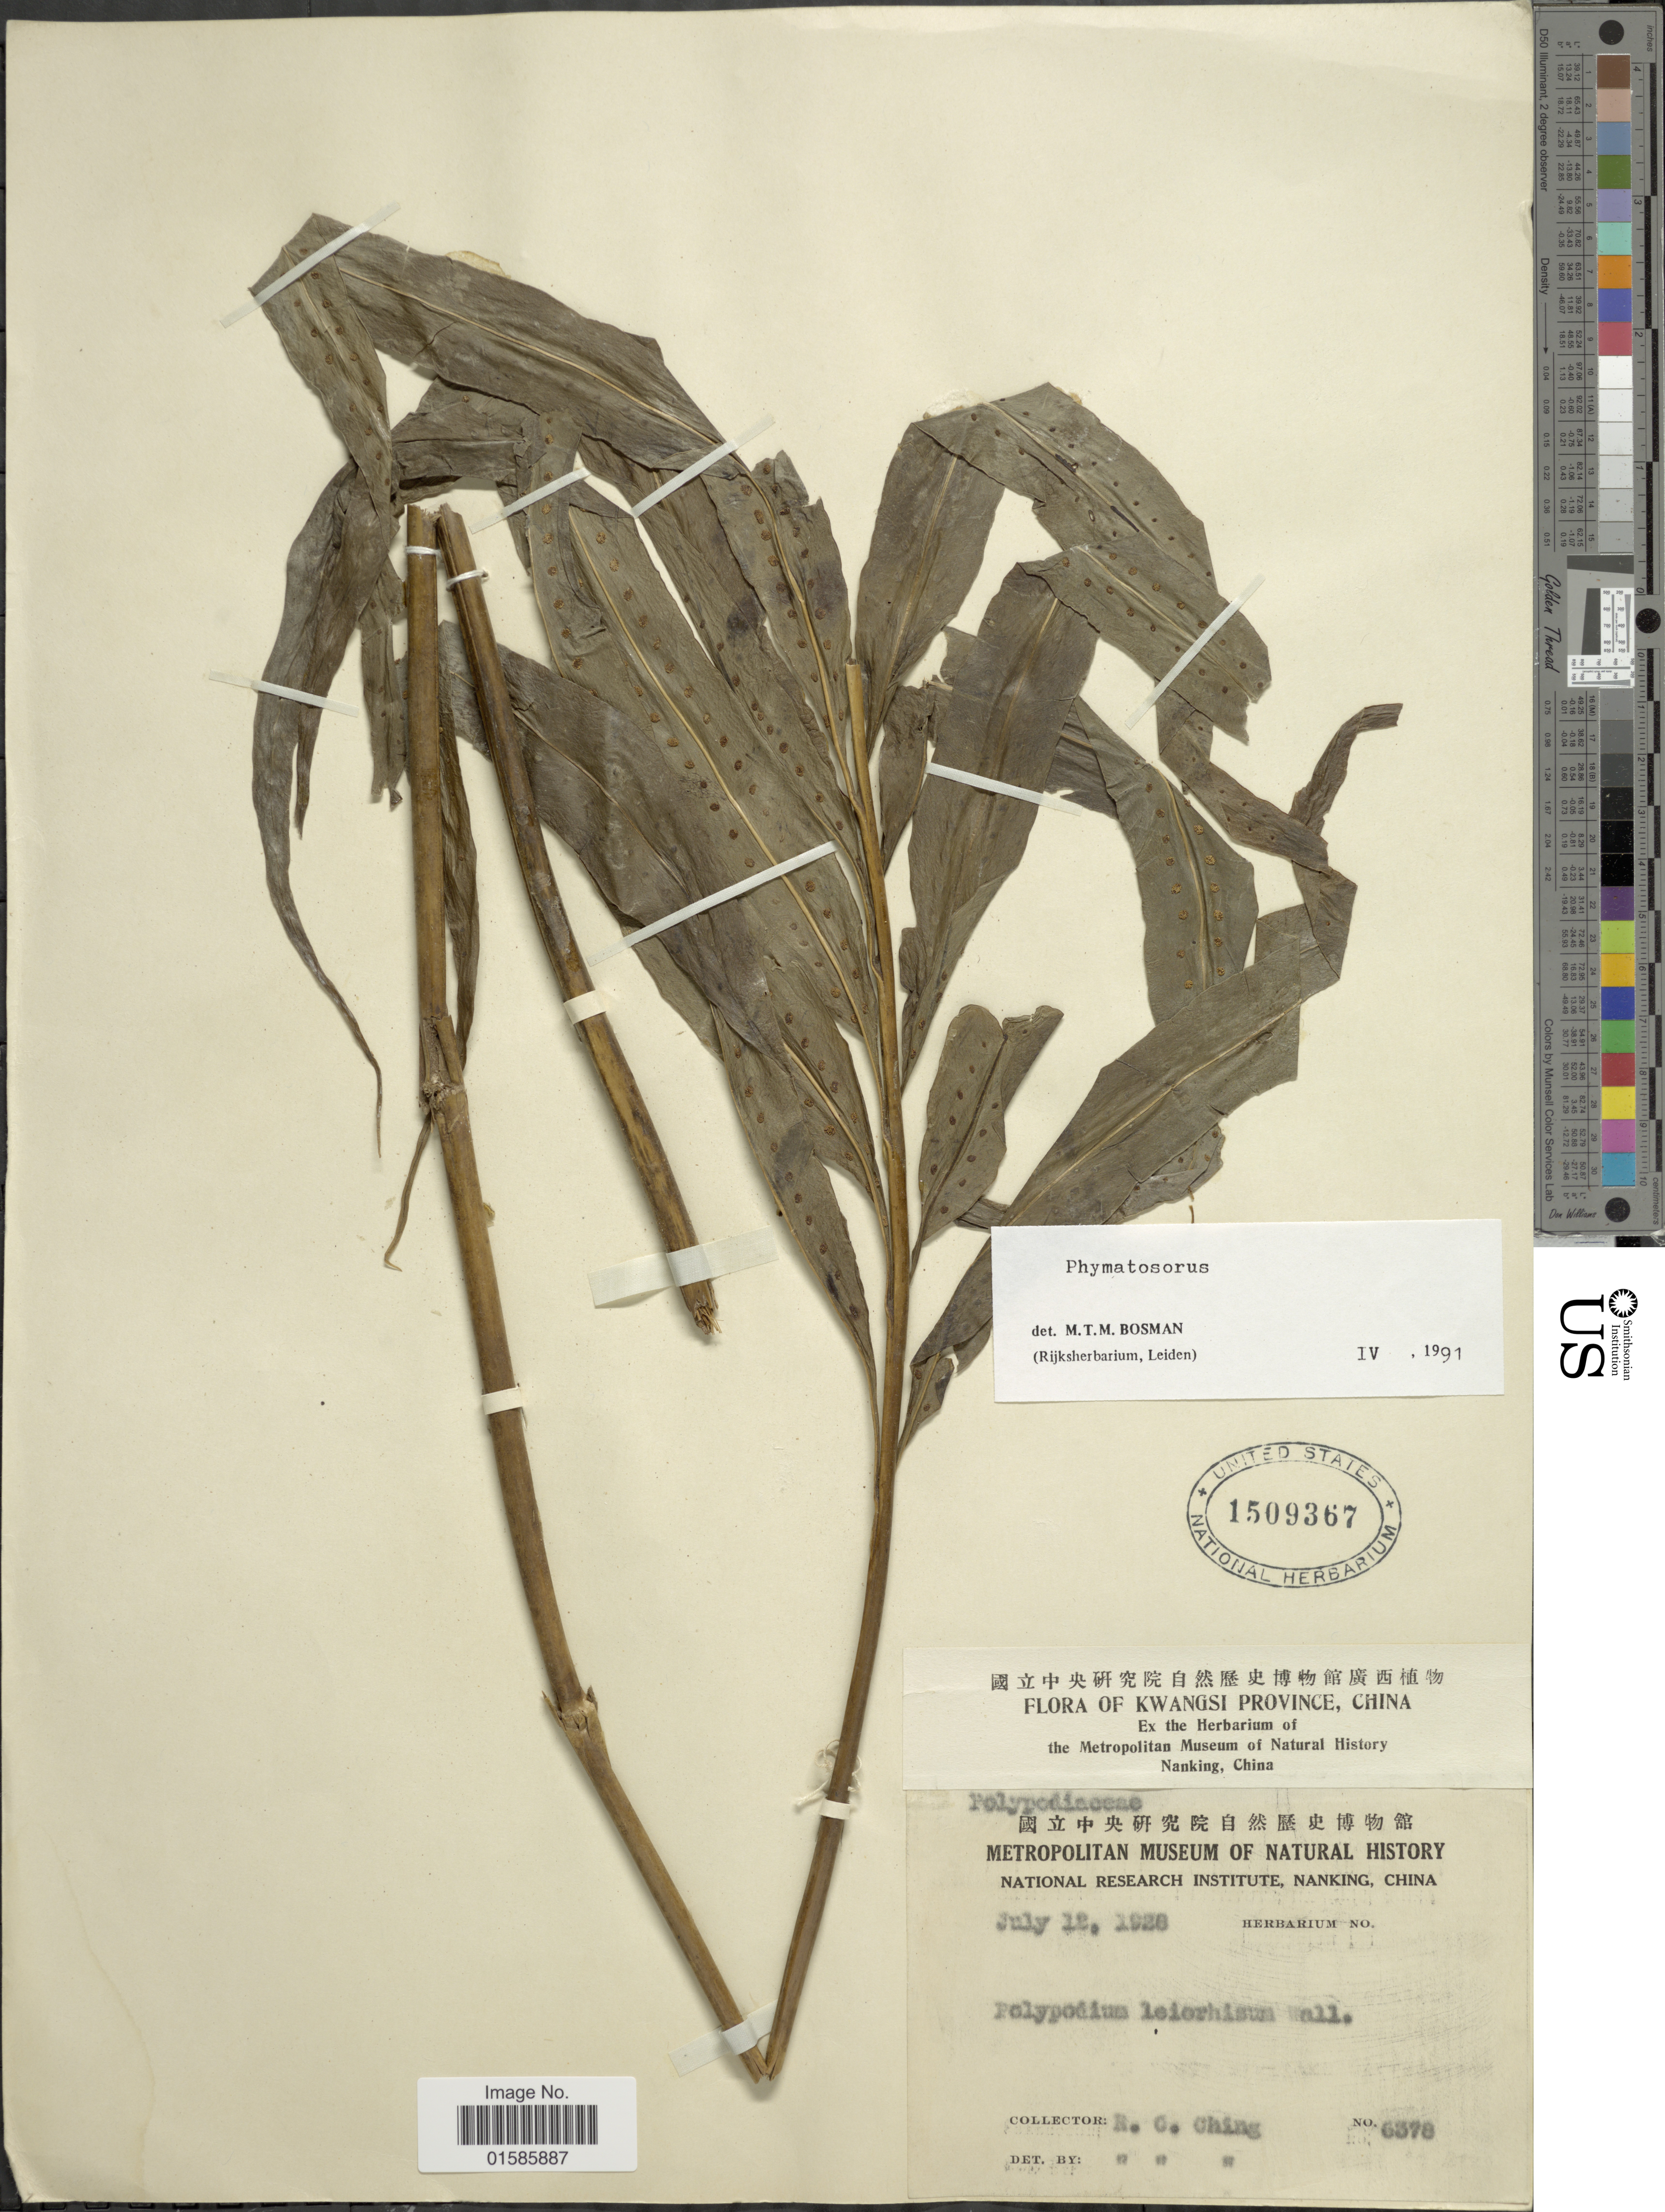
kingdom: Plantae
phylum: Tracheophyta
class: Polypodiopsida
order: Polypodiales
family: Polypodiaceae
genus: Microsorum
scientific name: Microsorum lucidum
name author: (Roxb. ex Griff.) Copel.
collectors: R. C. Ching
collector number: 6378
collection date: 1928-07-12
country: China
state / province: Guangxi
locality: Kwangsi Province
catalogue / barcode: US 1509367